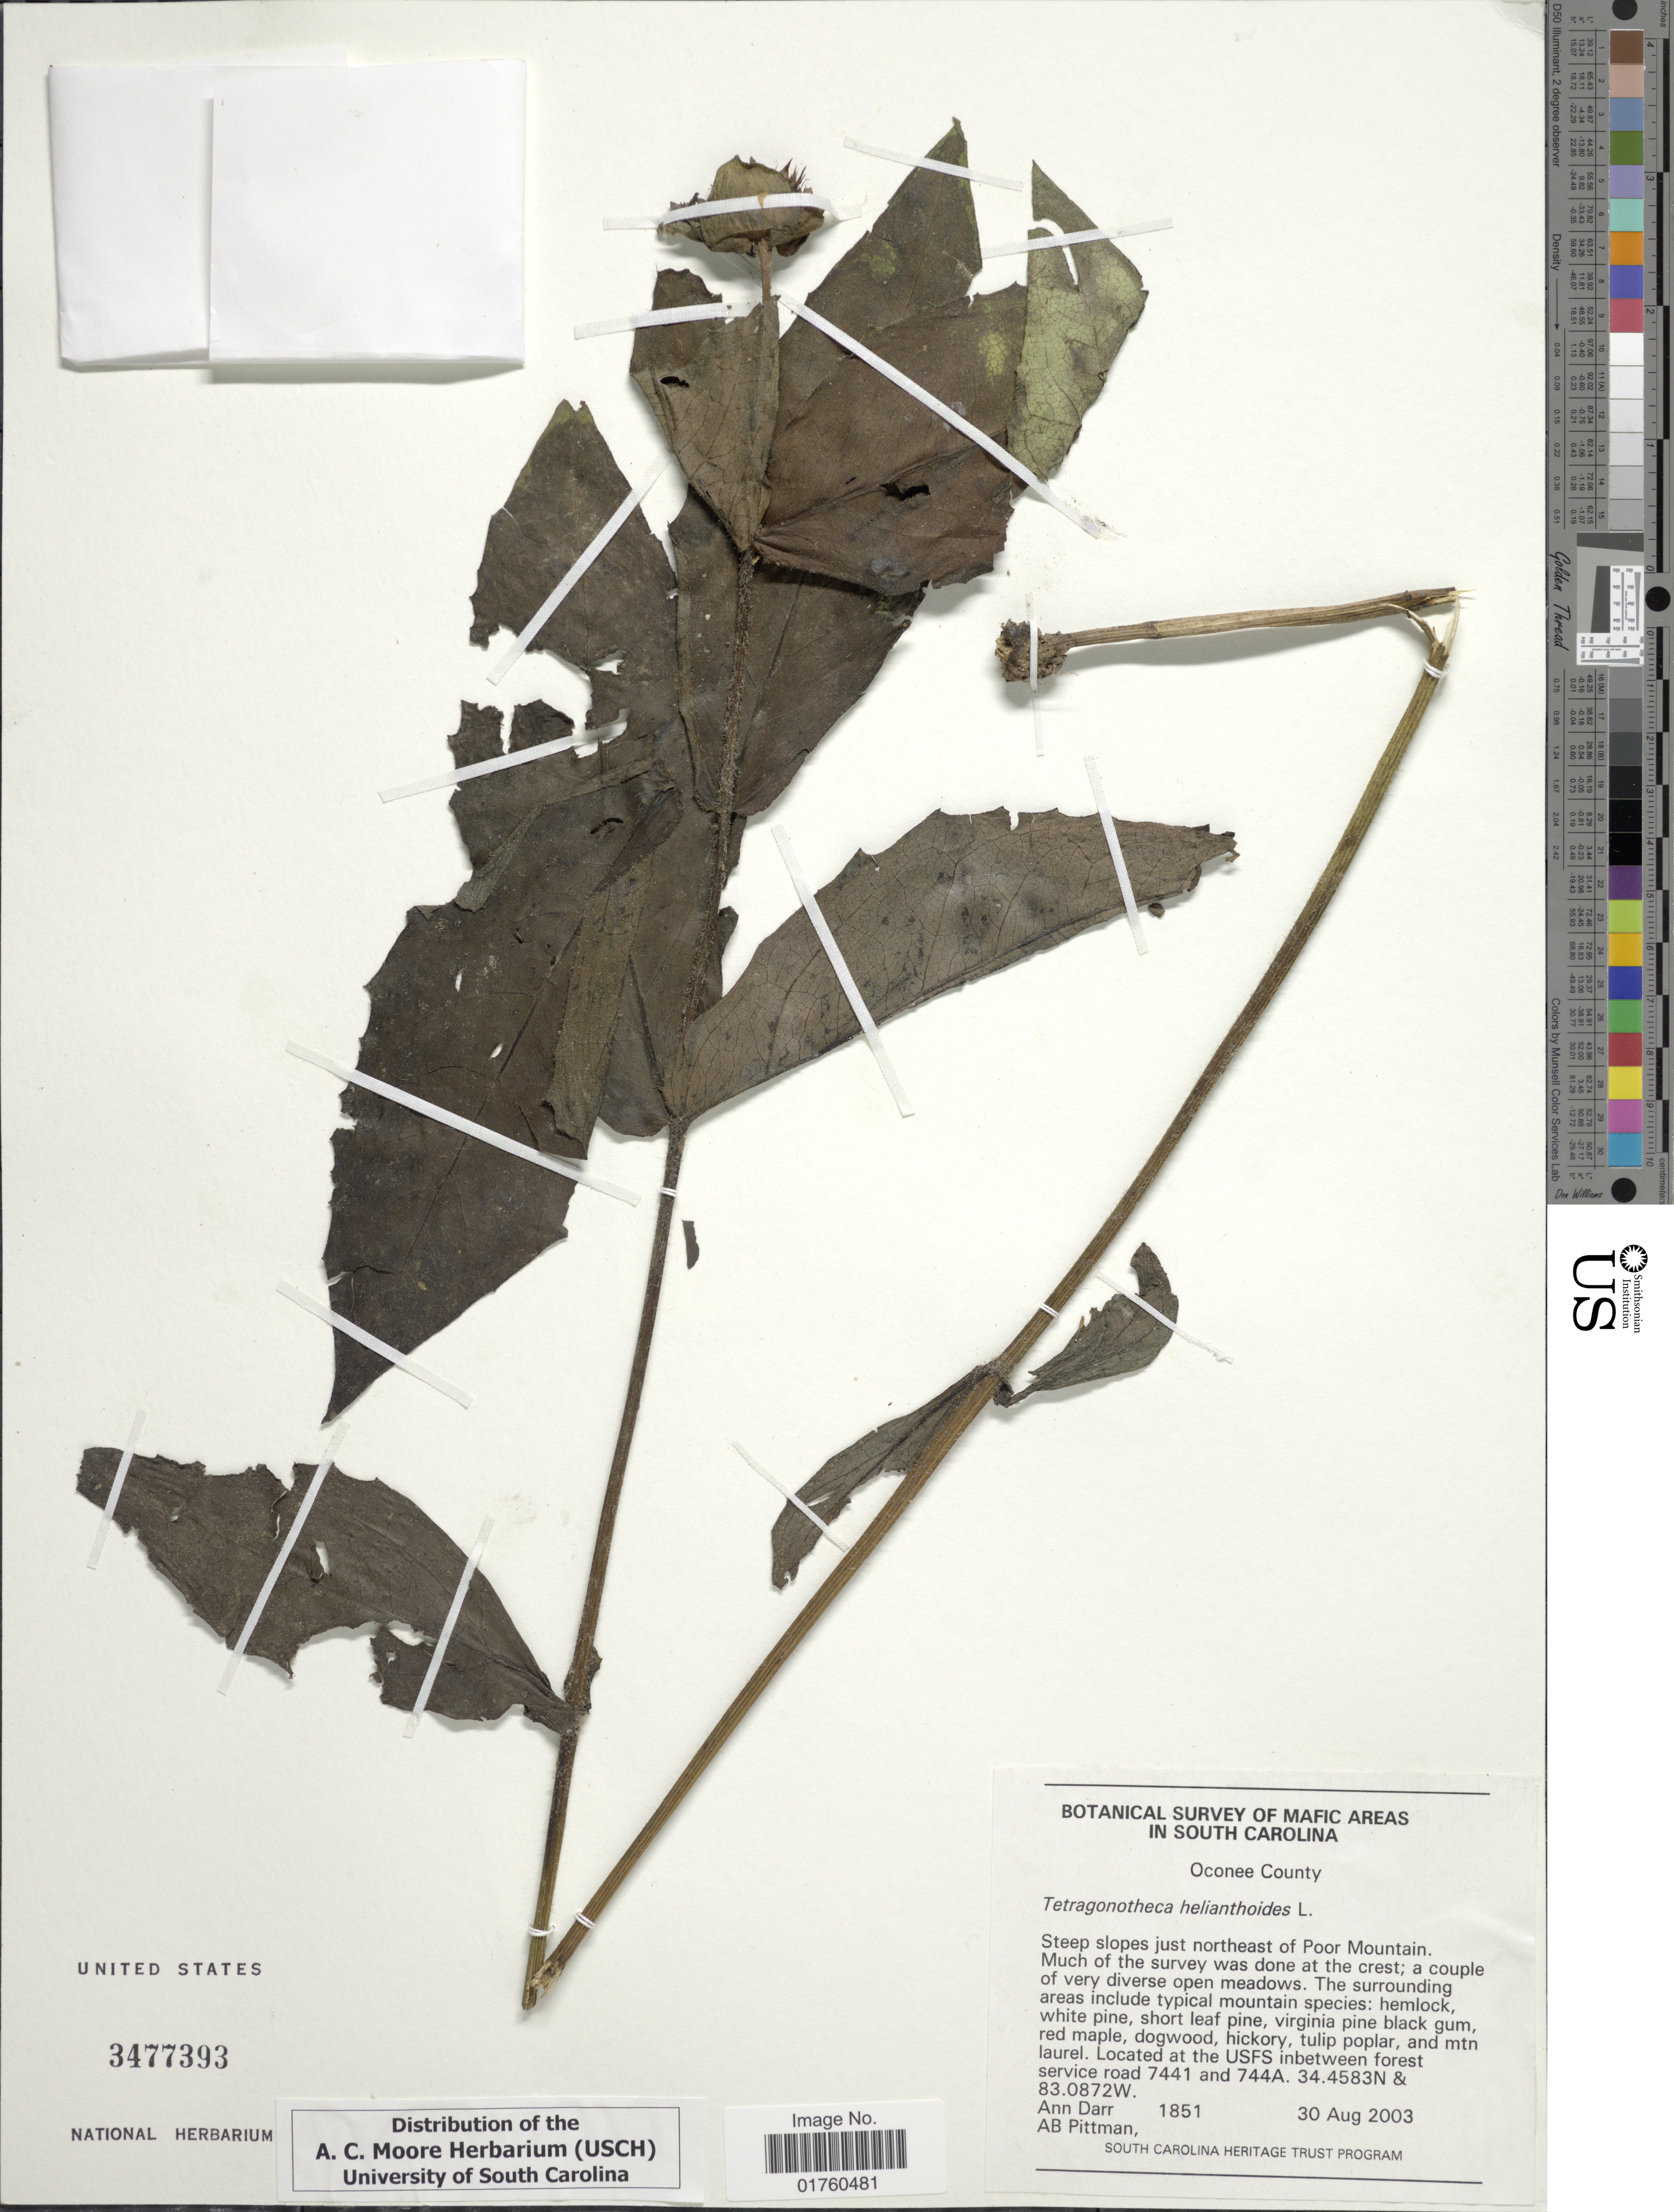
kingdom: Plantae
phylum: Tracheophyta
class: Magnoliopsida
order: Asterales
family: Asteraceae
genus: Tetragonotheca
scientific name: Tetragonotheca helianthoides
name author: L.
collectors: A. Darr & A. B. Pittman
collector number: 1851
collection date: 2003-08-30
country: United States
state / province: South Carolina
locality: Steep slopes jiust northeast of poor Mountain, Oconee County. Macific Areas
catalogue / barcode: US 3477393